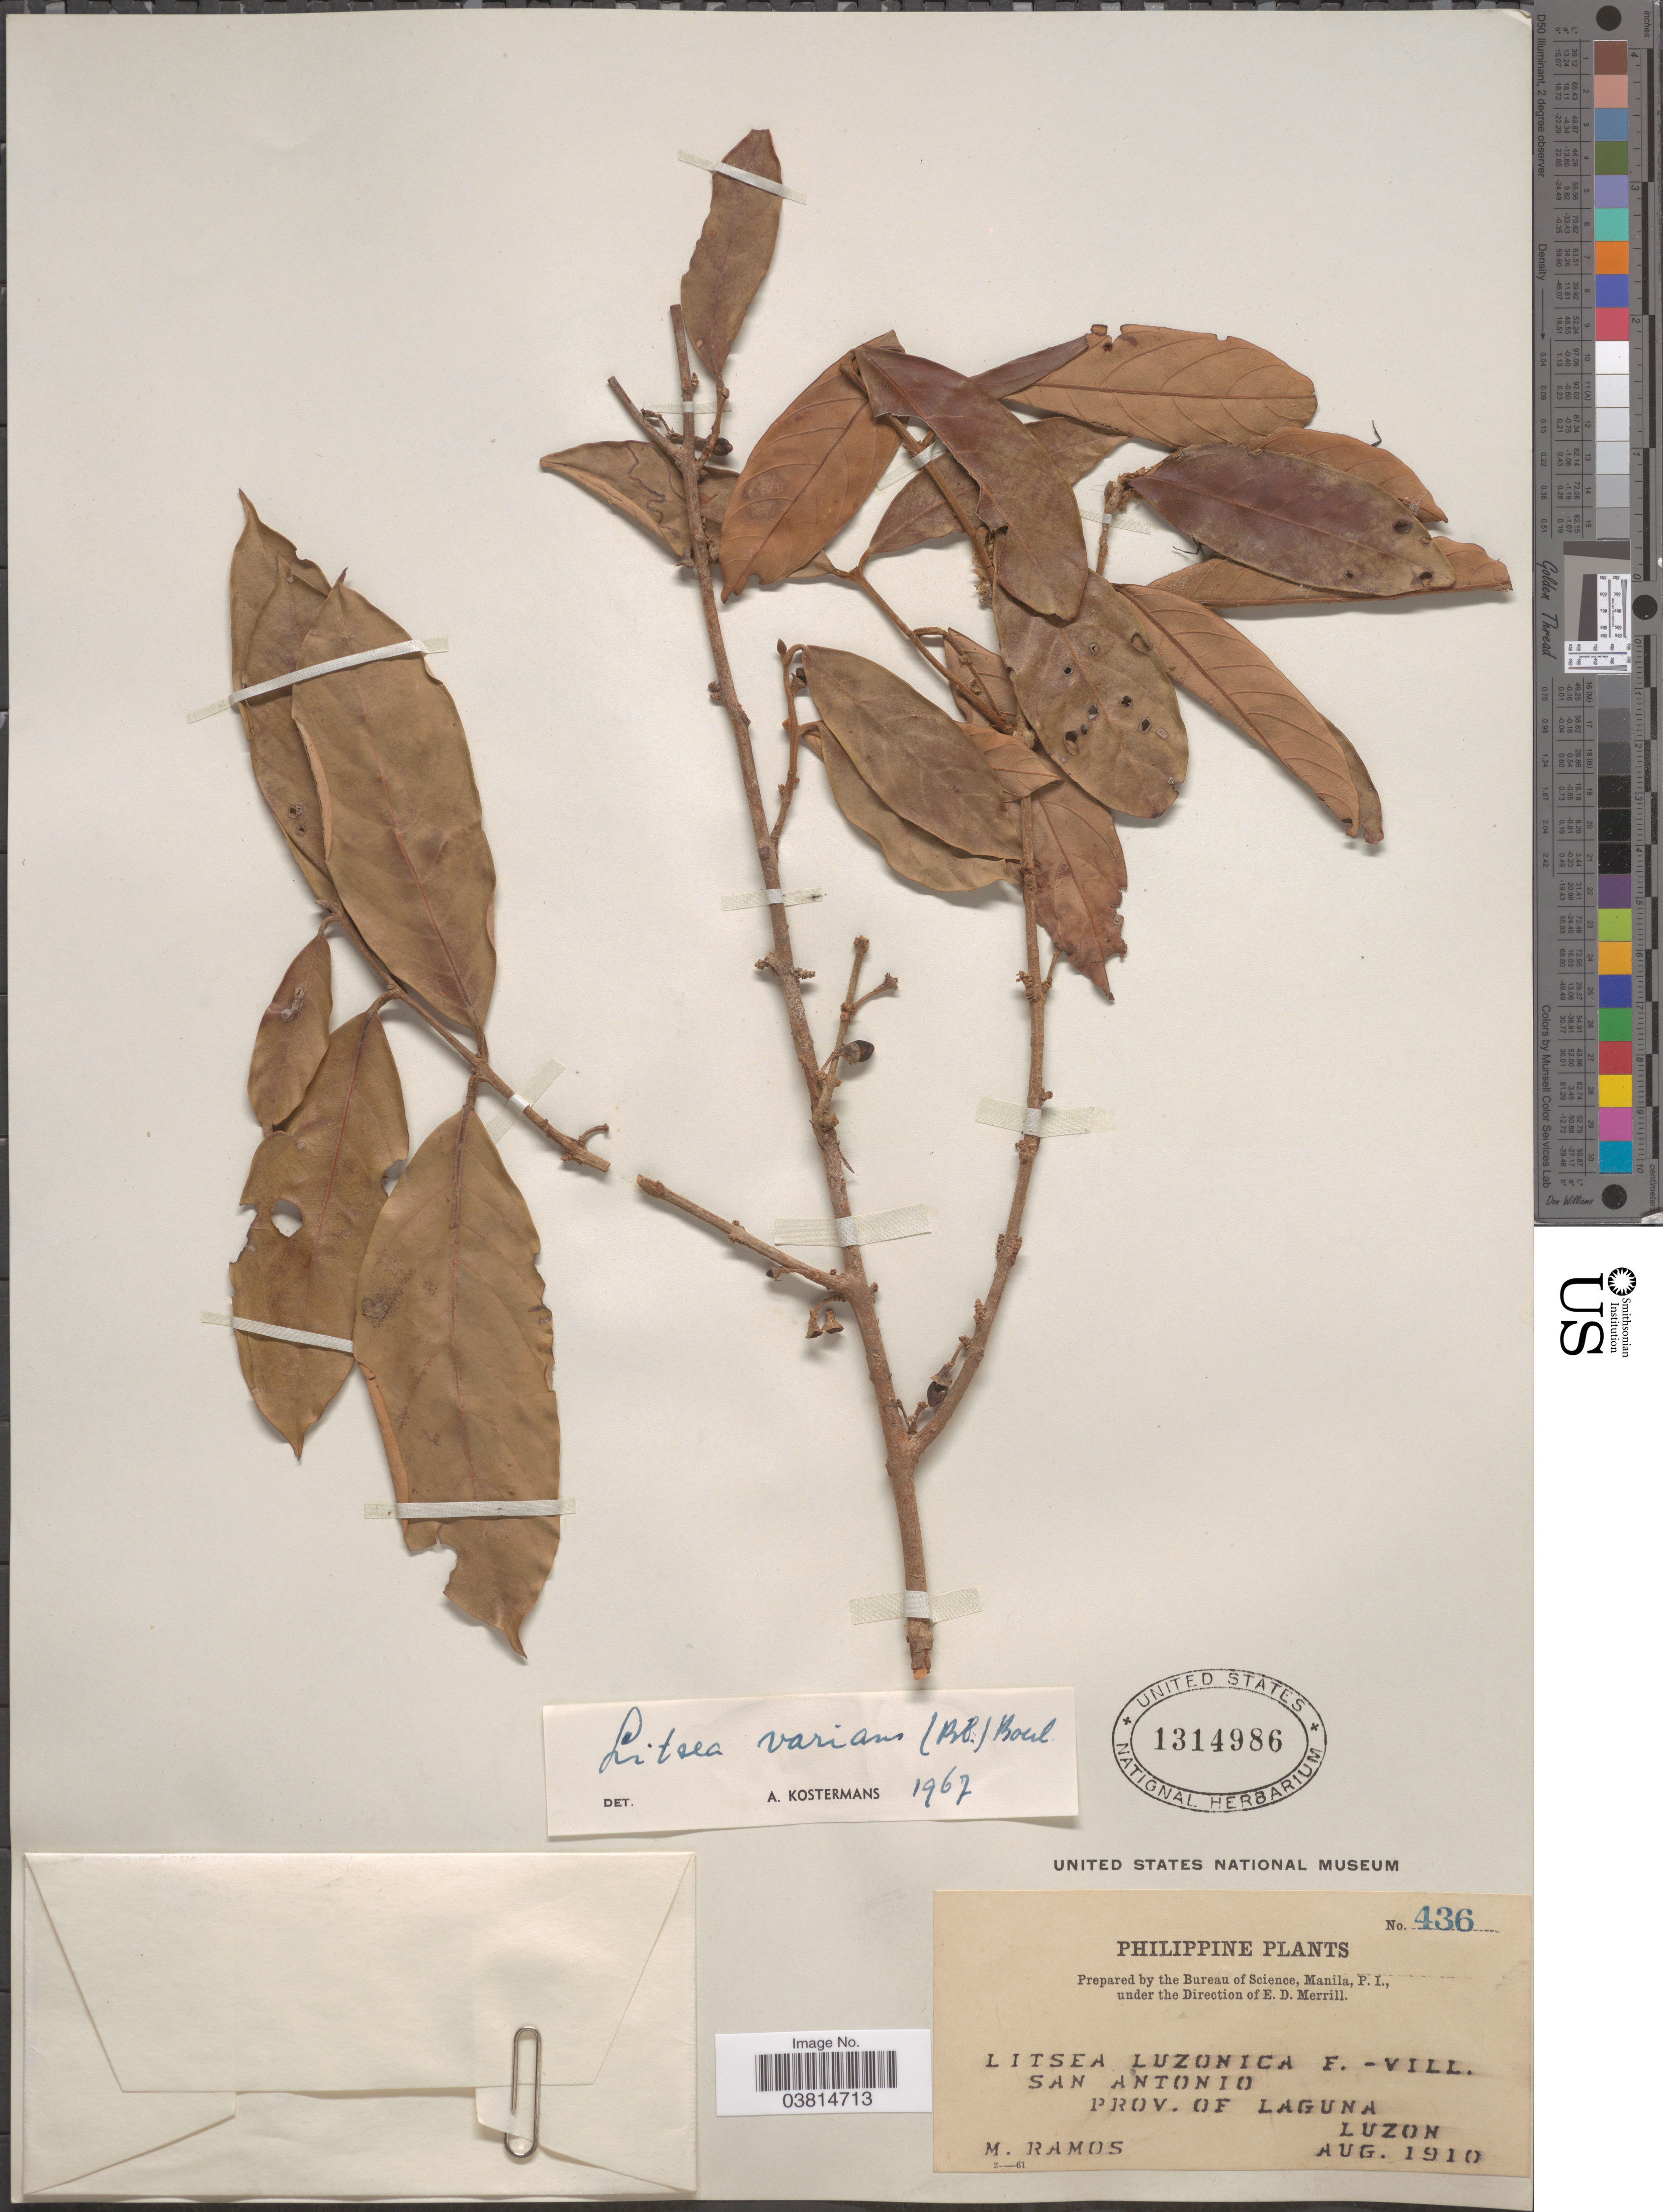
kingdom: Plantae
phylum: Tracheophyta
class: Magnoliopsida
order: Laurales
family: Lauraceae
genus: Litsea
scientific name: Litsea varians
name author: (Blume) Boerl.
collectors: M. Ramos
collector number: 436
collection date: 1910-08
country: Philippines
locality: San Antonio. Prov. of Laguna. Luzon.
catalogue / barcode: US 1314986